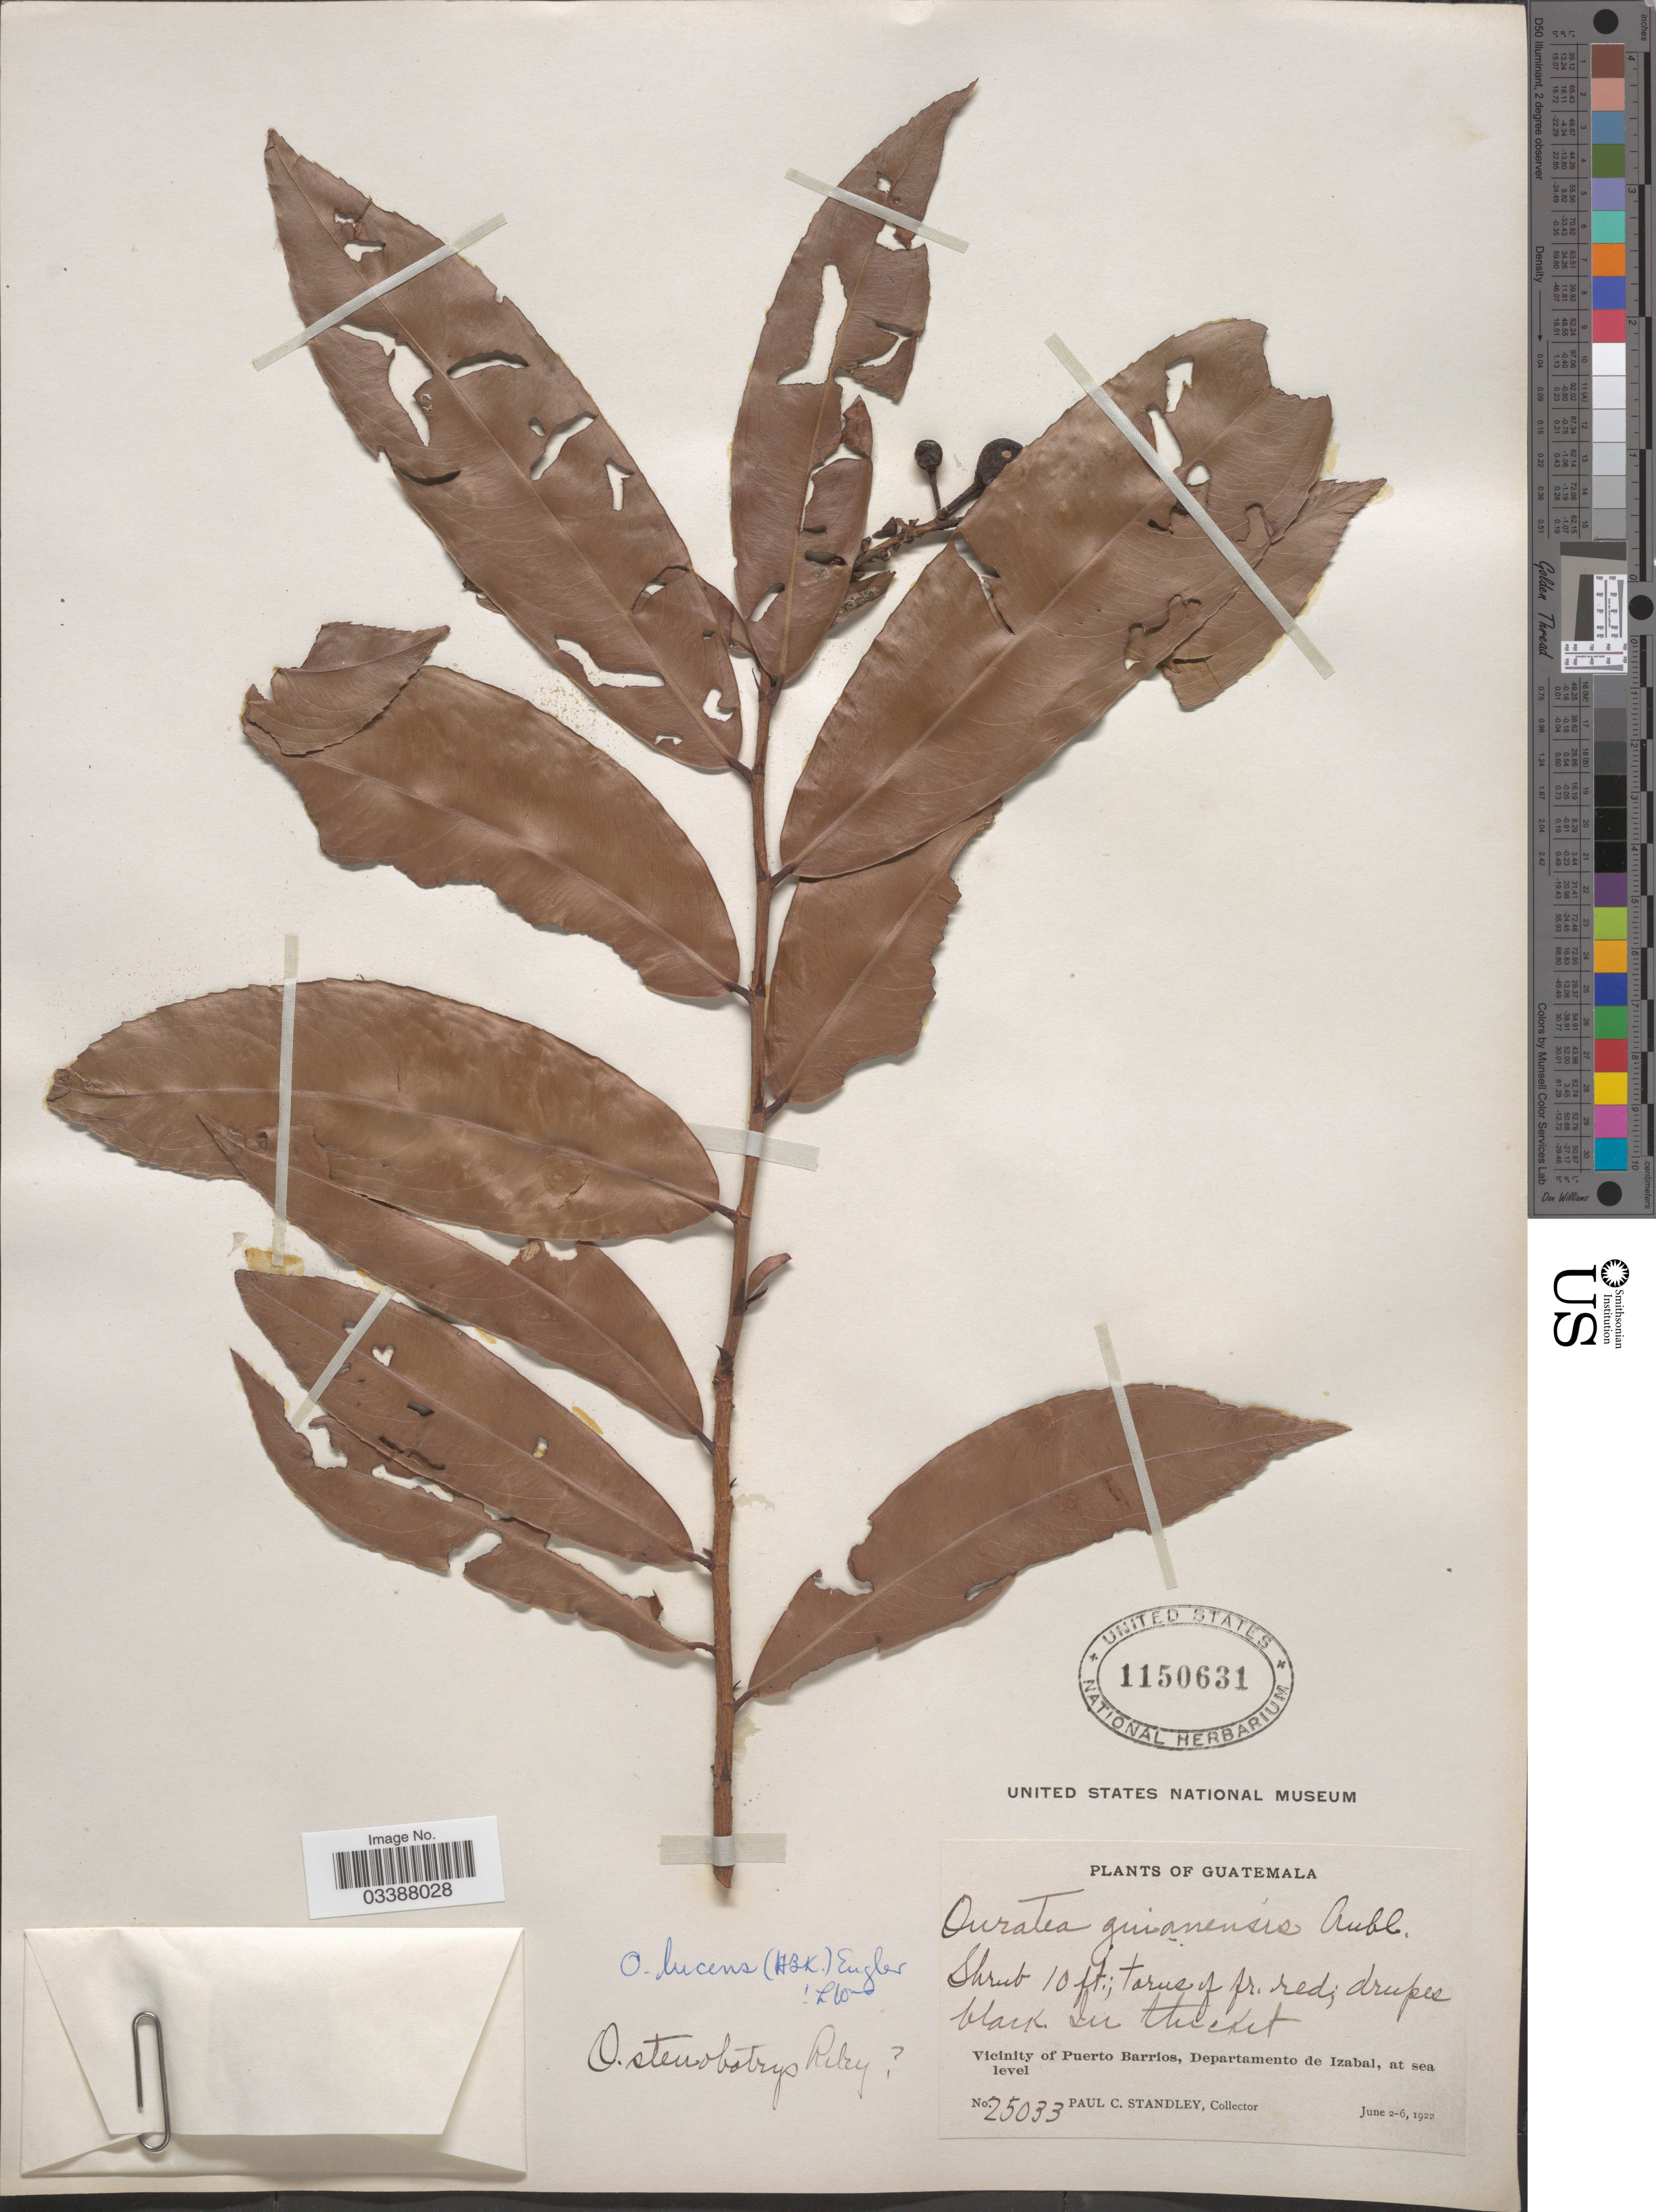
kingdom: Plantae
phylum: Tracheophyta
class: Magnoliopsida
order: Malpighiales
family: Ochnaceae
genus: Ouratea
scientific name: Ouratea lucens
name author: (Kunth) Engl.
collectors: P. C. Standley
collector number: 25033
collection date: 1922-06-02/1922-06-06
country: Guatemala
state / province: Izabal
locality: Vicinity of Puerto Barrios, Departamento de Izabal.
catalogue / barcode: US 1150631